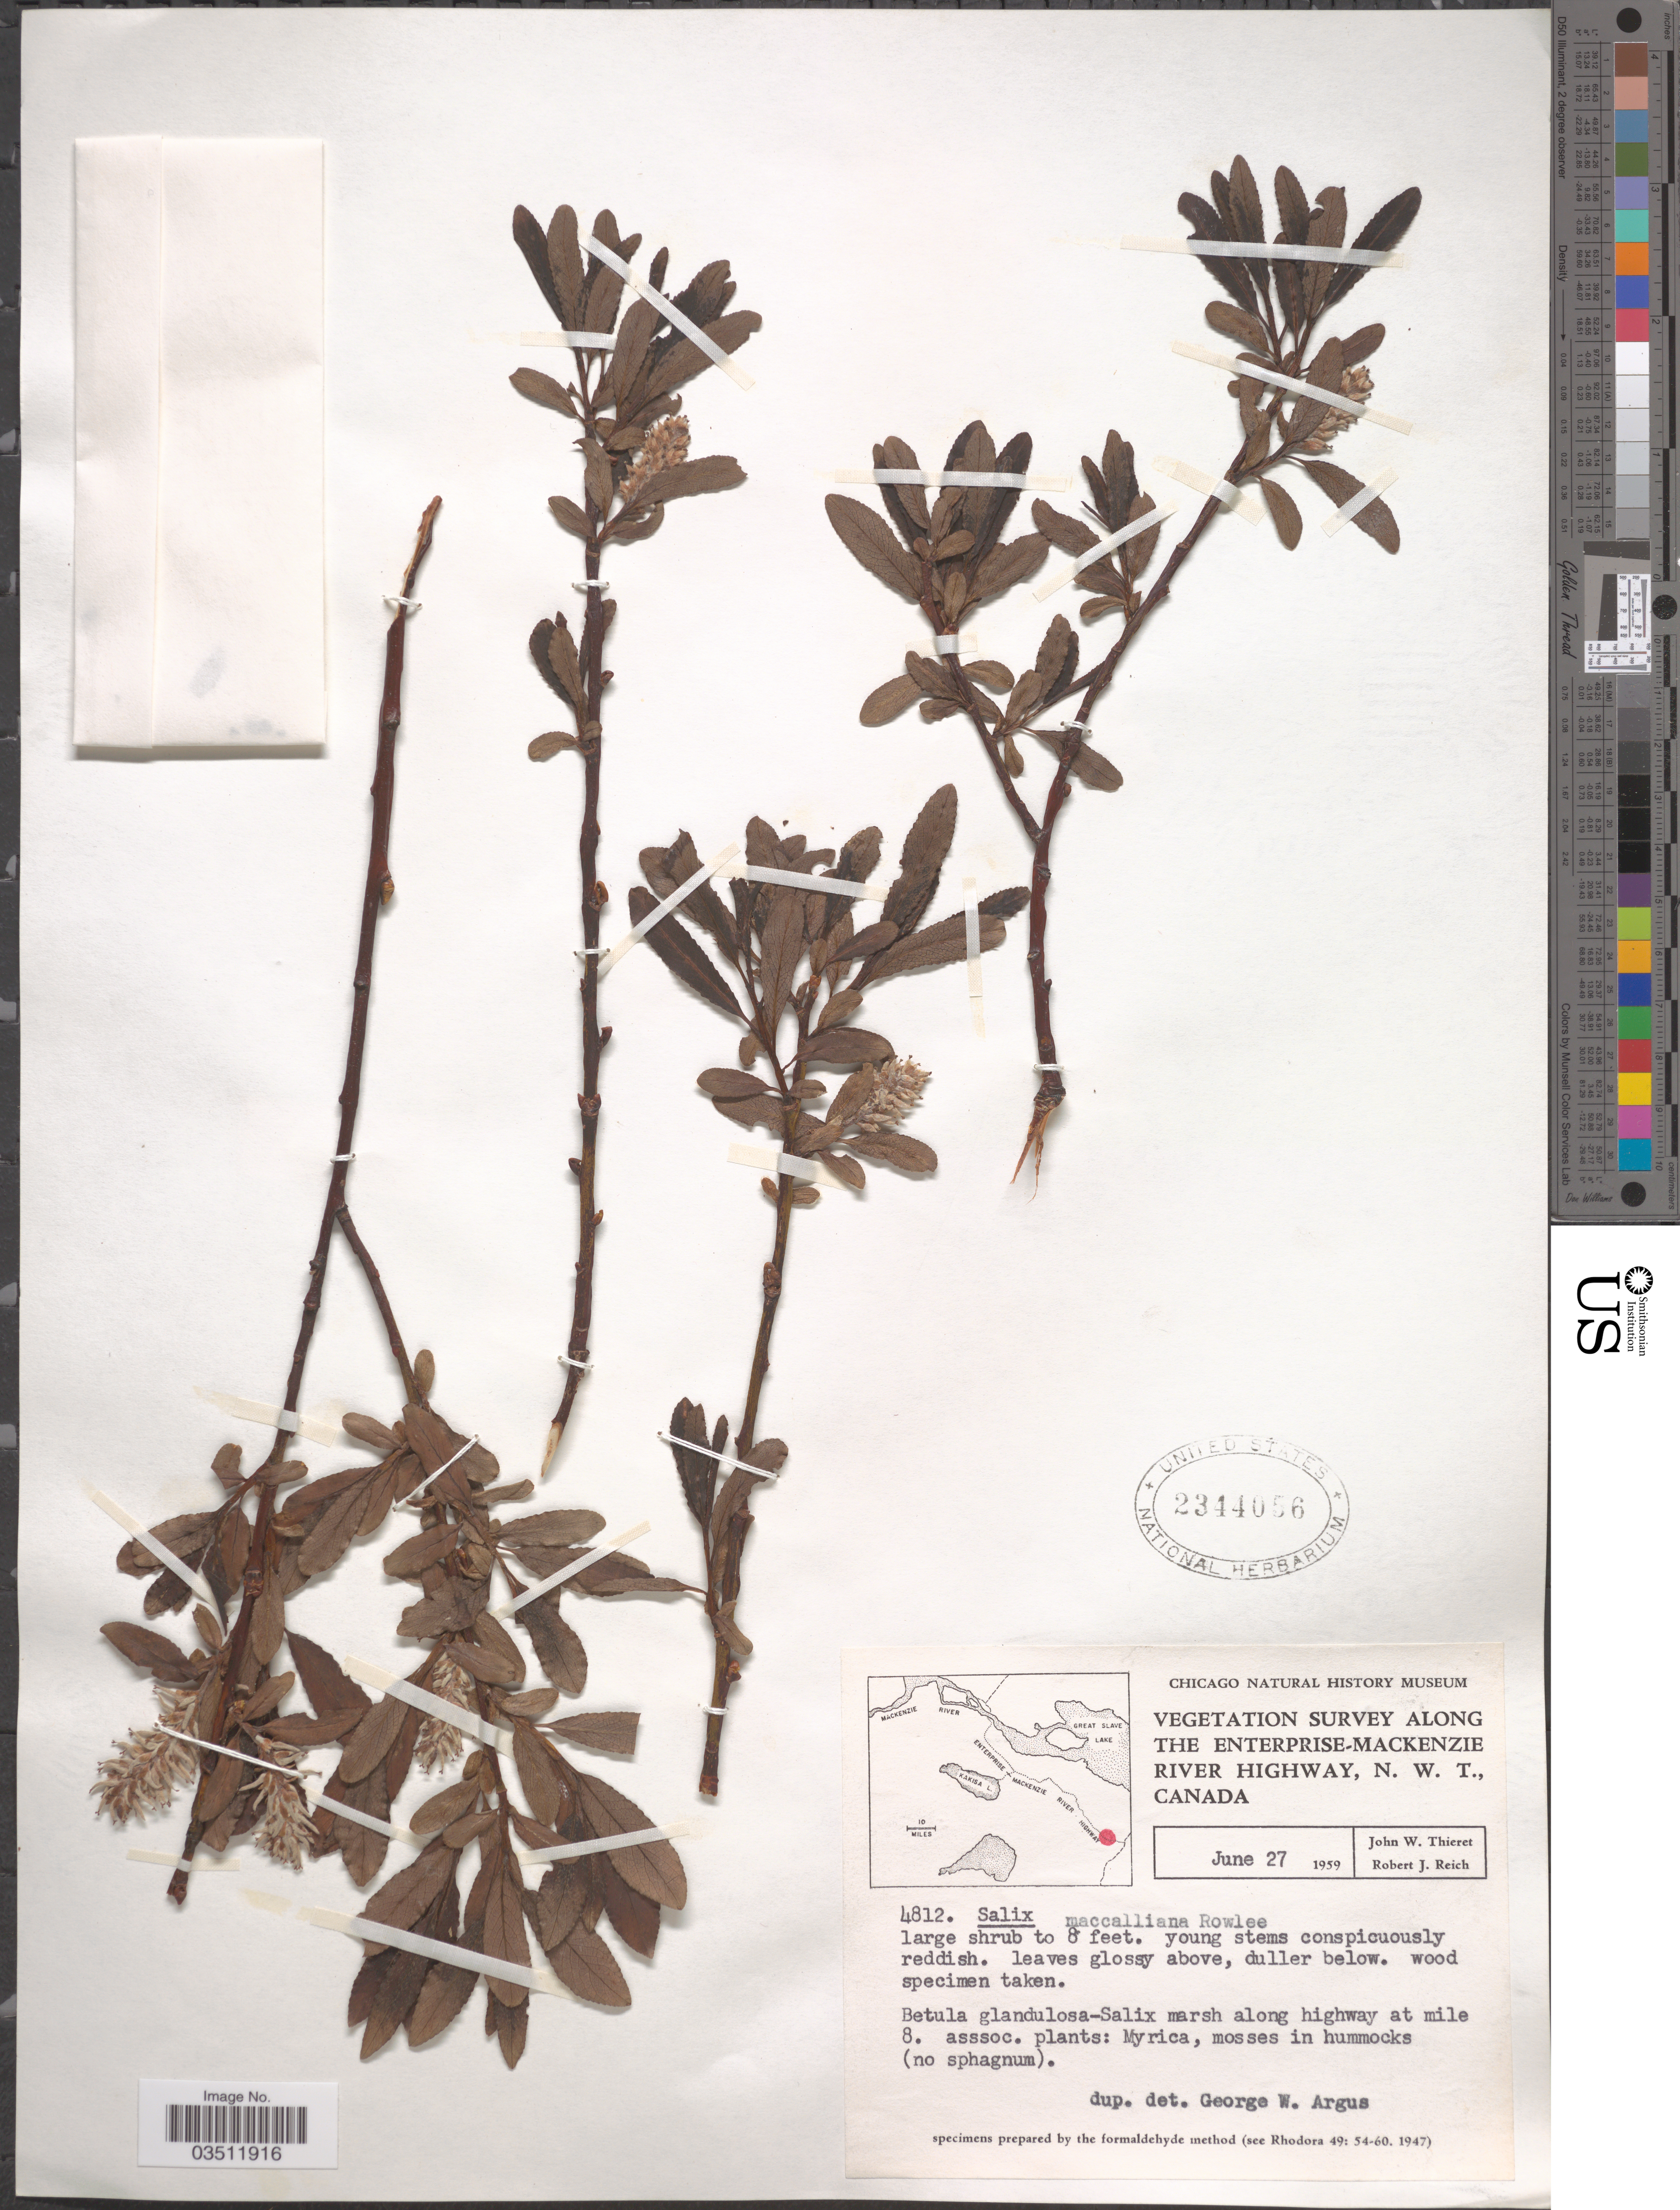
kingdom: Plantae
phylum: Tracheophyta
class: Magnoliopsida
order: Malpighiales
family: Salicaceae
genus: Salix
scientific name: Salix maccalliana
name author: Rowlee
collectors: J. W. Thieret & R. Reich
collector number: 4812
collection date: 1959-06-27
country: Canada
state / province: Northwest Territories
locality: Along the Enterprise-Mackenzie River Highway. Along highway at mile 8.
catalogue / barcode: US 2344056